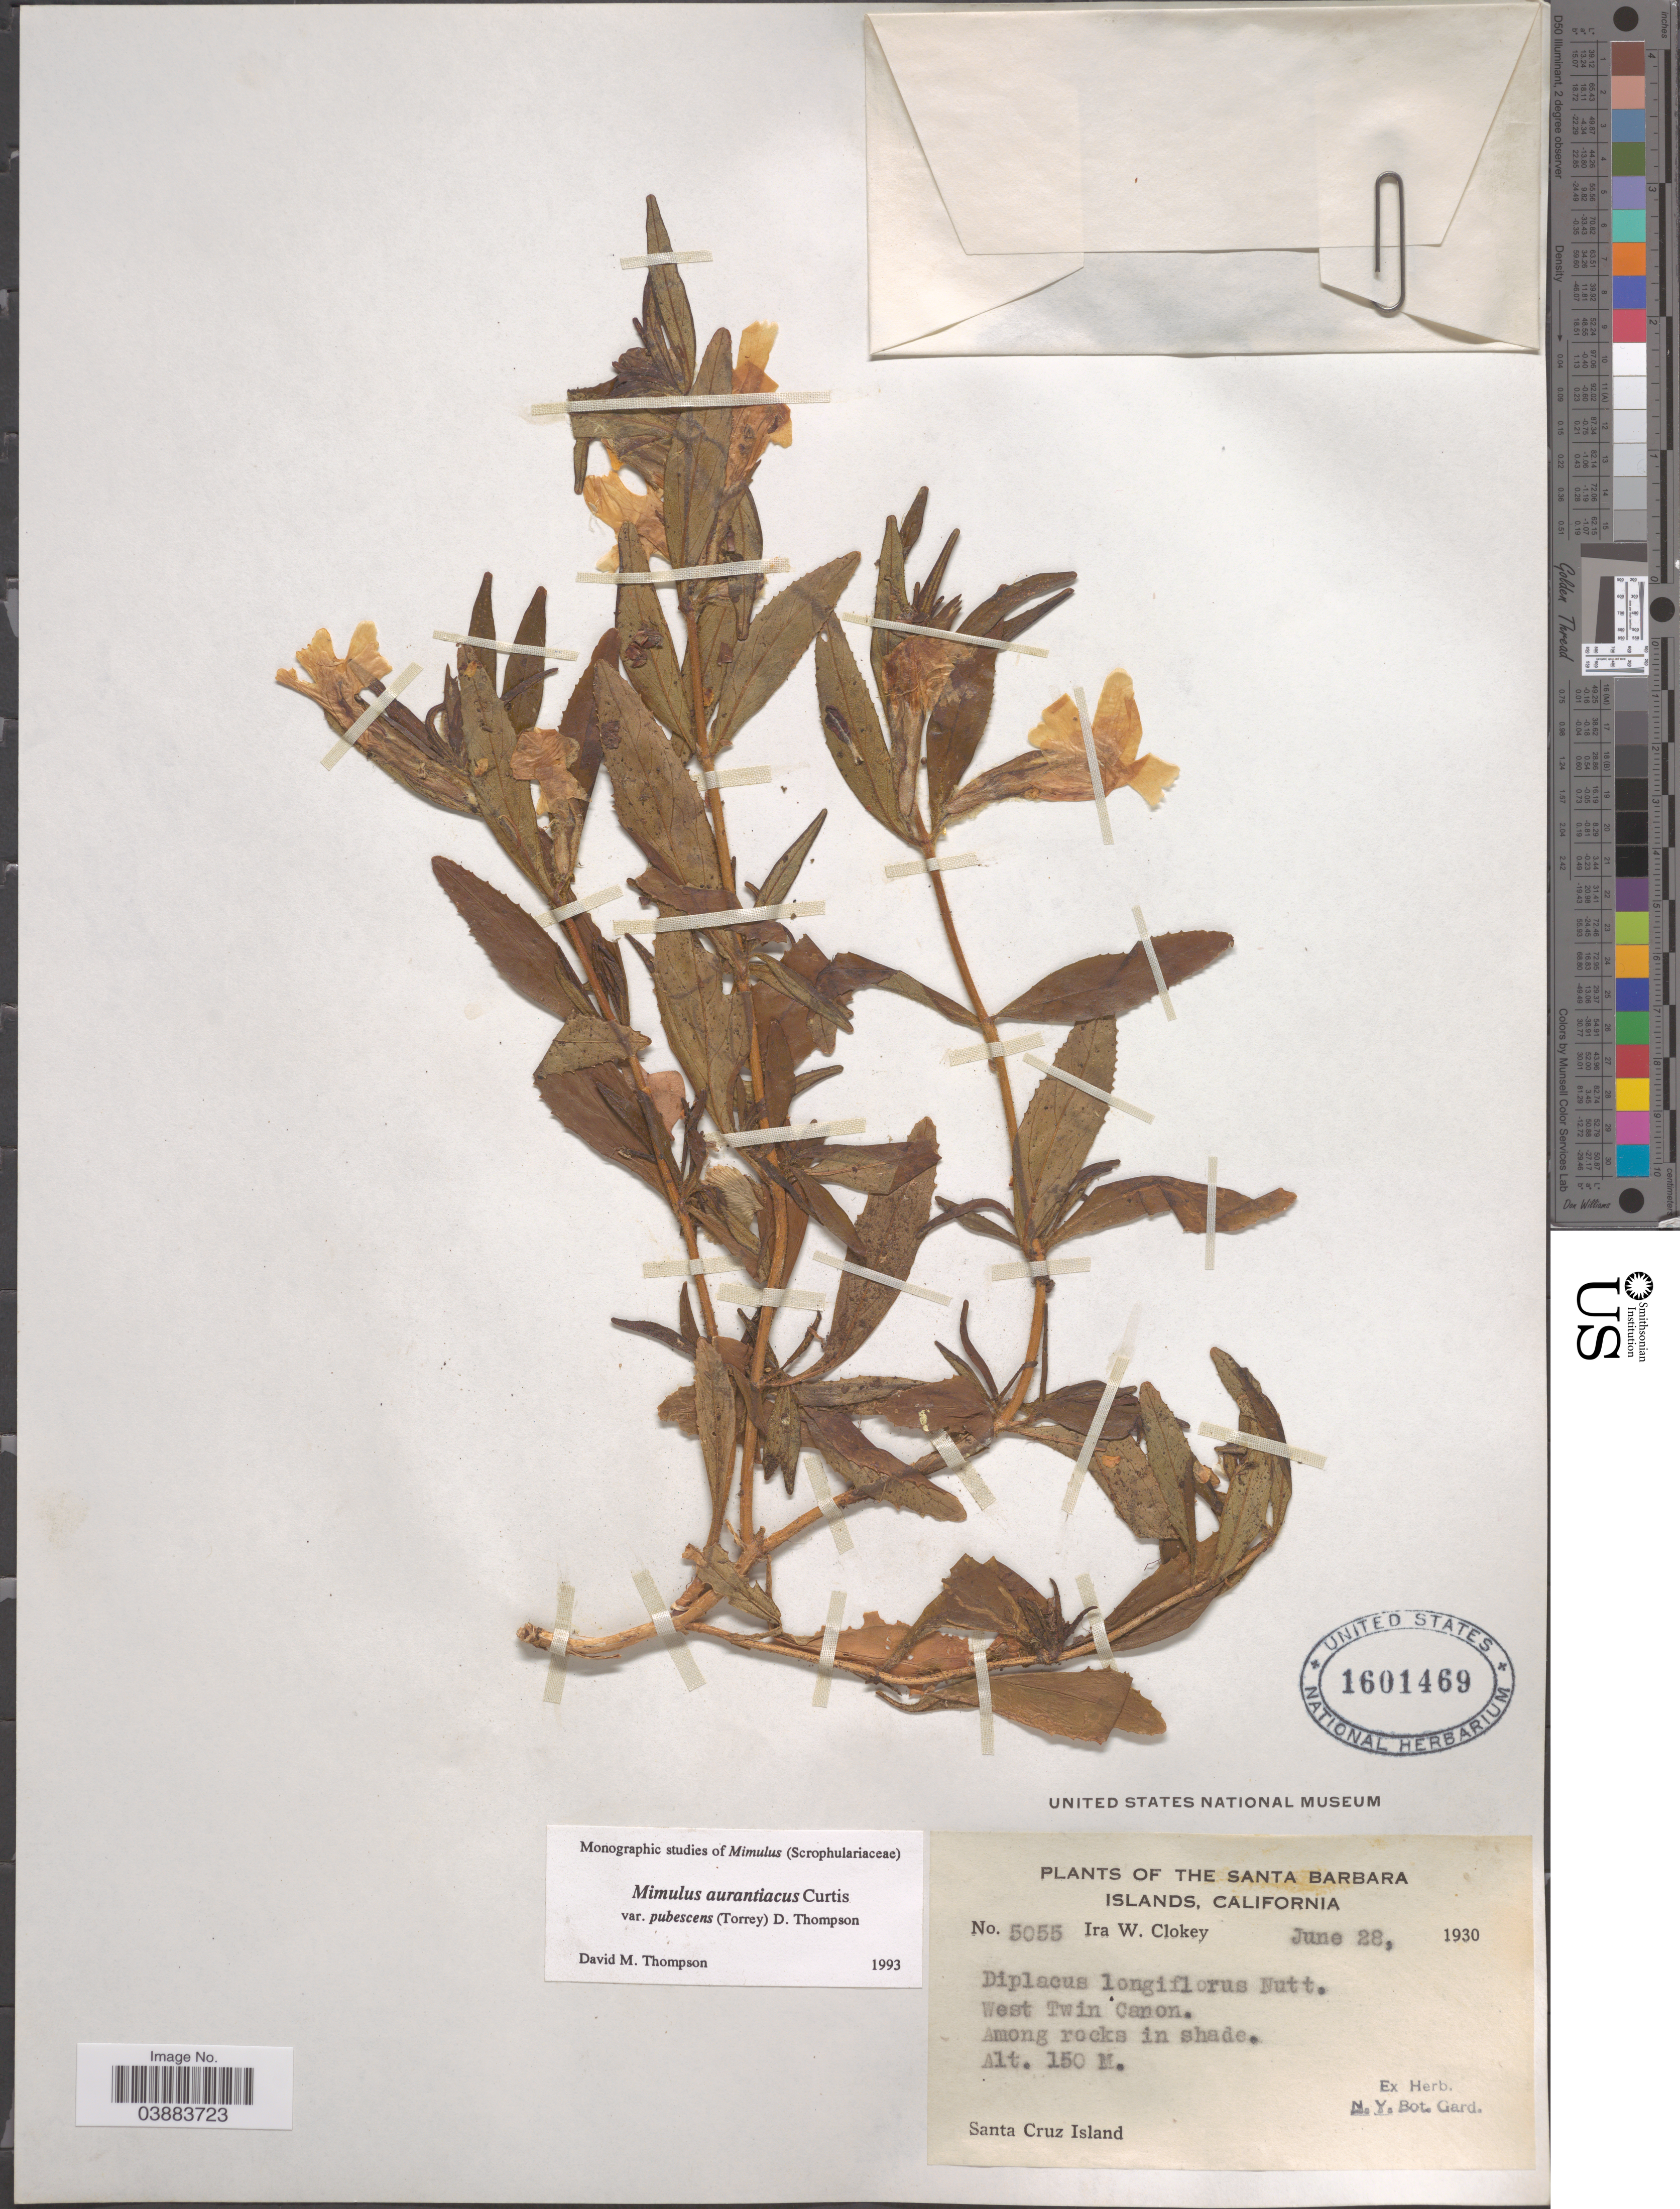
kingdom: Plantae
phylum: Tracheophyta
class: Magnoliopsida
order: Lamiales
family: Phrymaceae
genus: Diplacus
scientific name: Diplacus aurantiacus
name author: (Curtis) Jeps.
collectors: I. W. Clokey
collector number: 5055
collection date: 1930-06-28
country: United States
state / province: California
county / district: Santa Barbara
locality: Santa Barbara Islands. West Twin Canon. Santa Cruz Island.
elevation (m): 150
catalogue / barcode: US 1601469